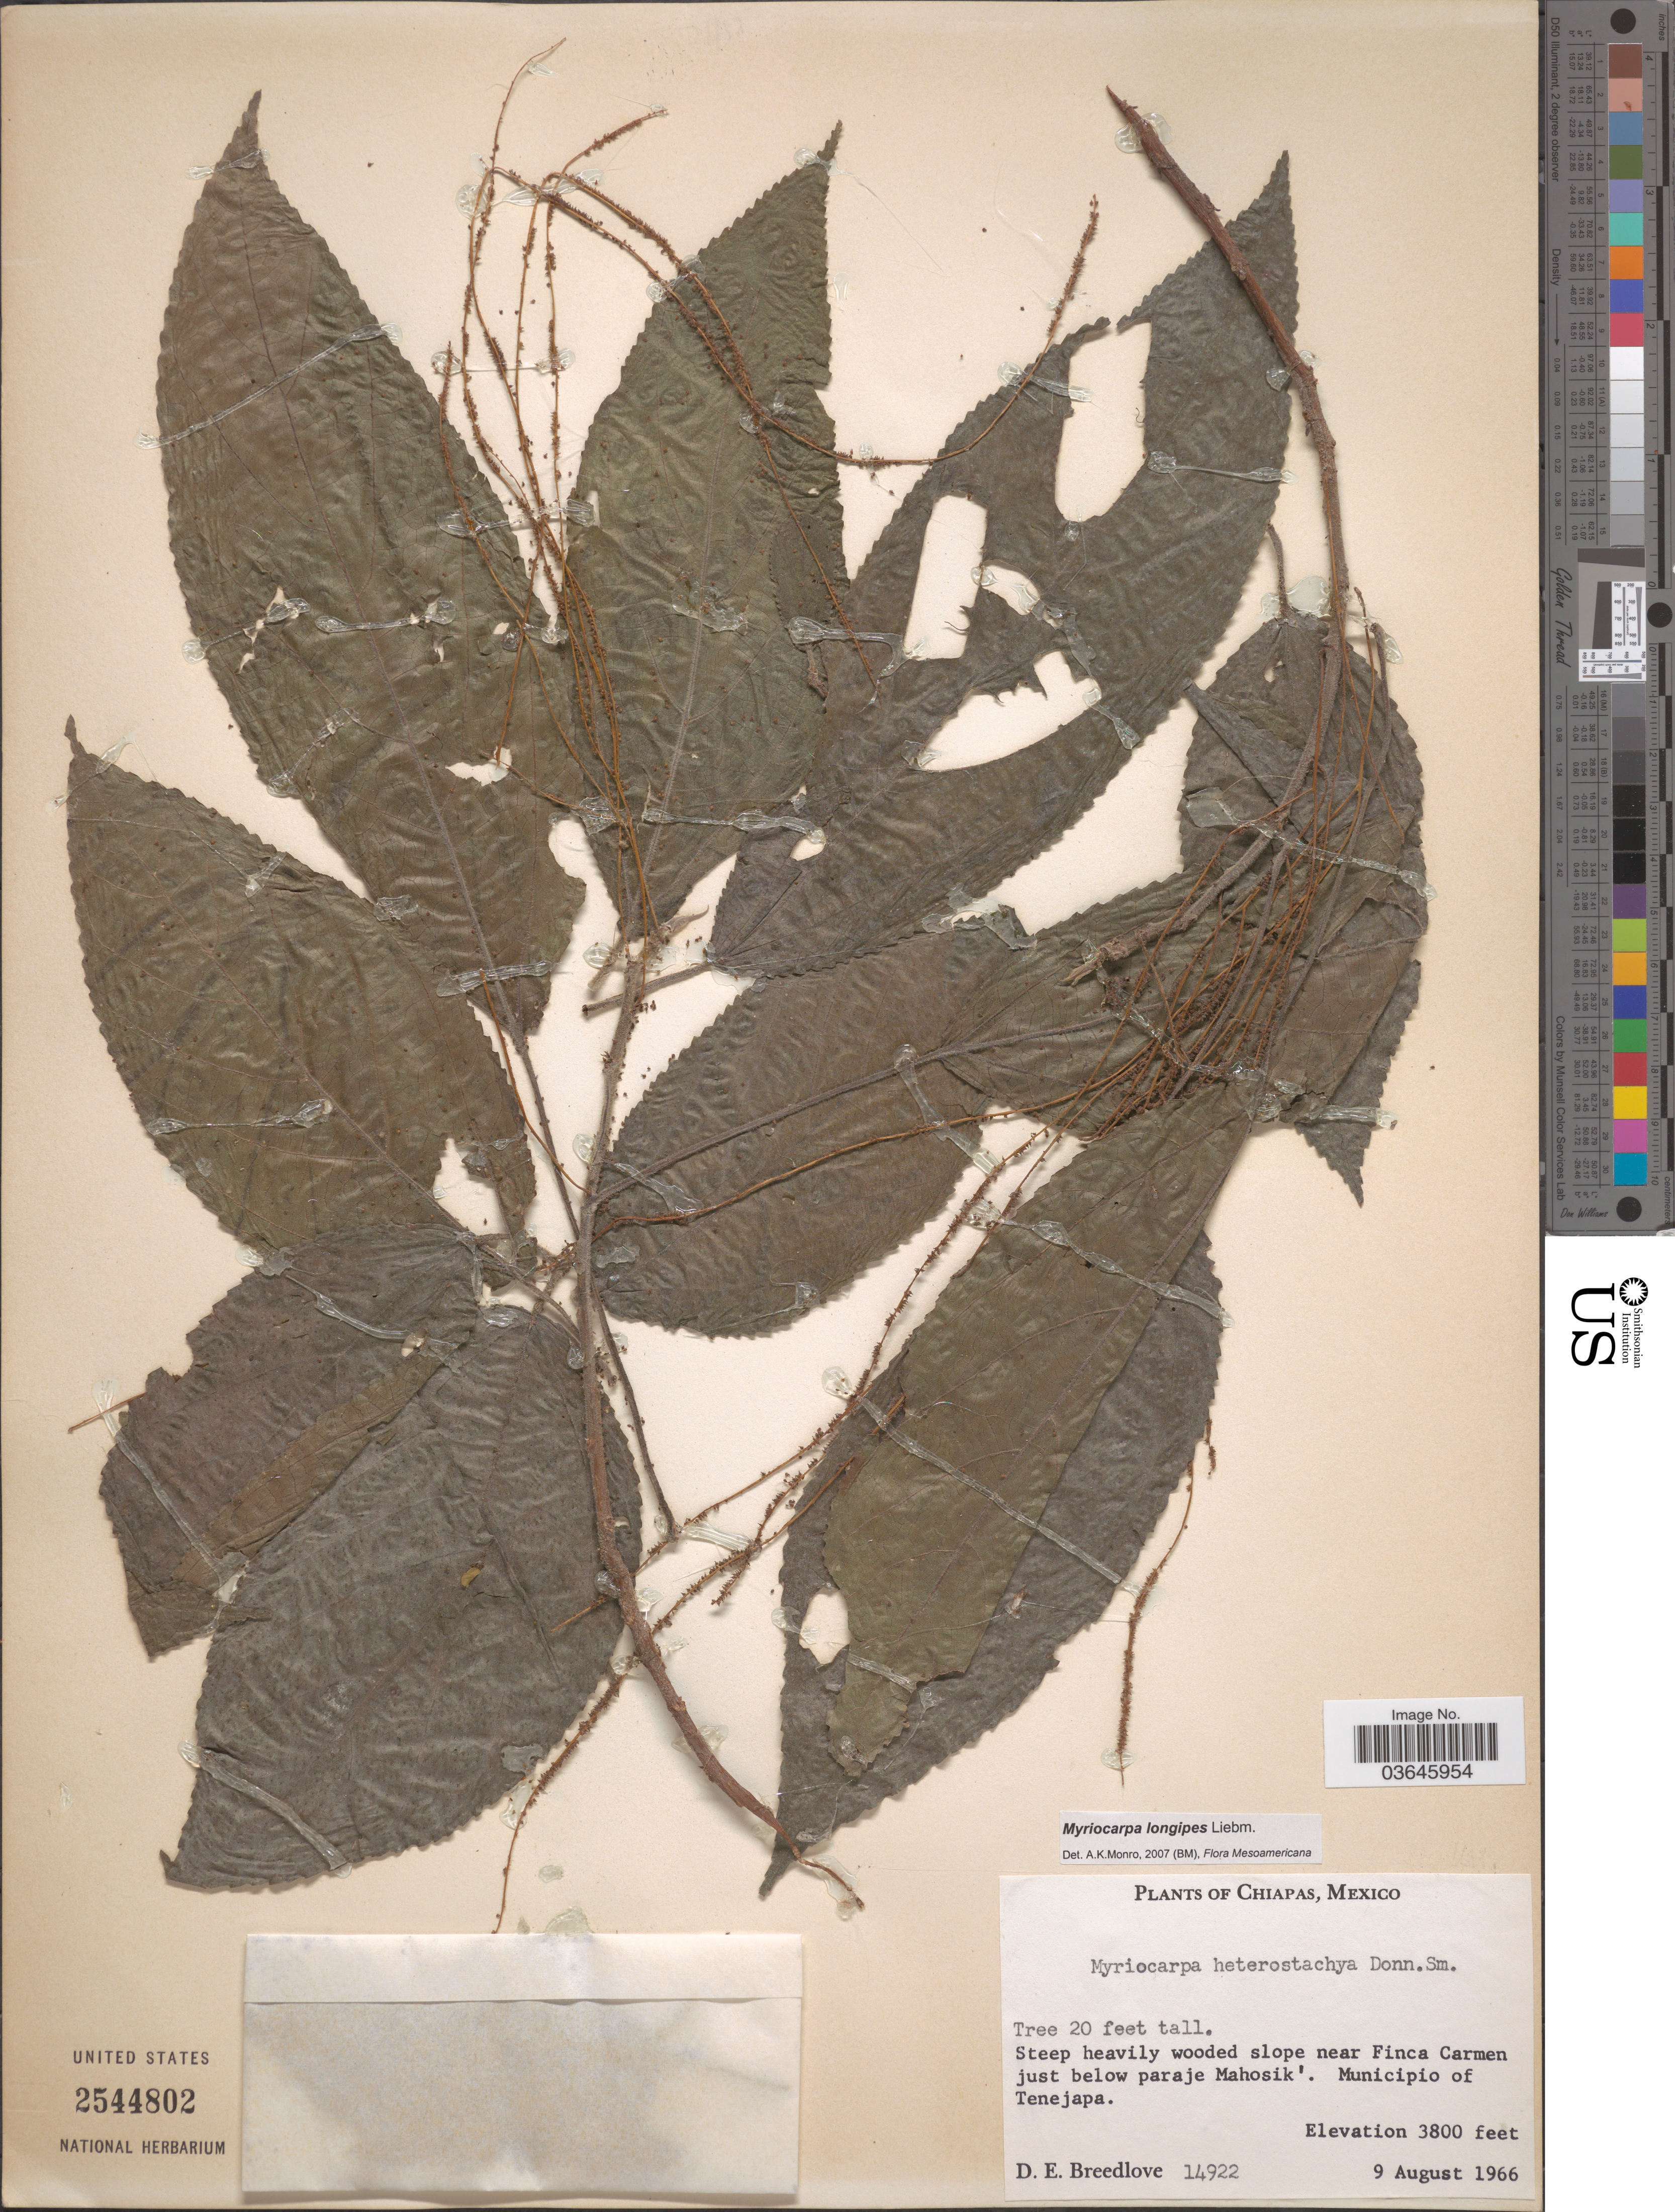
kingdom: Plantae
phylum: Tracheophyta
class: Magnoliopsida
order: Rosales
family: Urticaceae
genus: Myriocarpa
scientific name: Myriocarpa longipes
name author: Liebm.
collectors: D. E. Breedlove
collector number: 14922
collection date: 1966-08-09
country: Mexico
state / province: Chiapas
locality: Slope near Finca Carmen just below paraje Mahosik. Municipio of Tenejapa.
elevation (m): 1158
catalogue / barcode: US 2544802